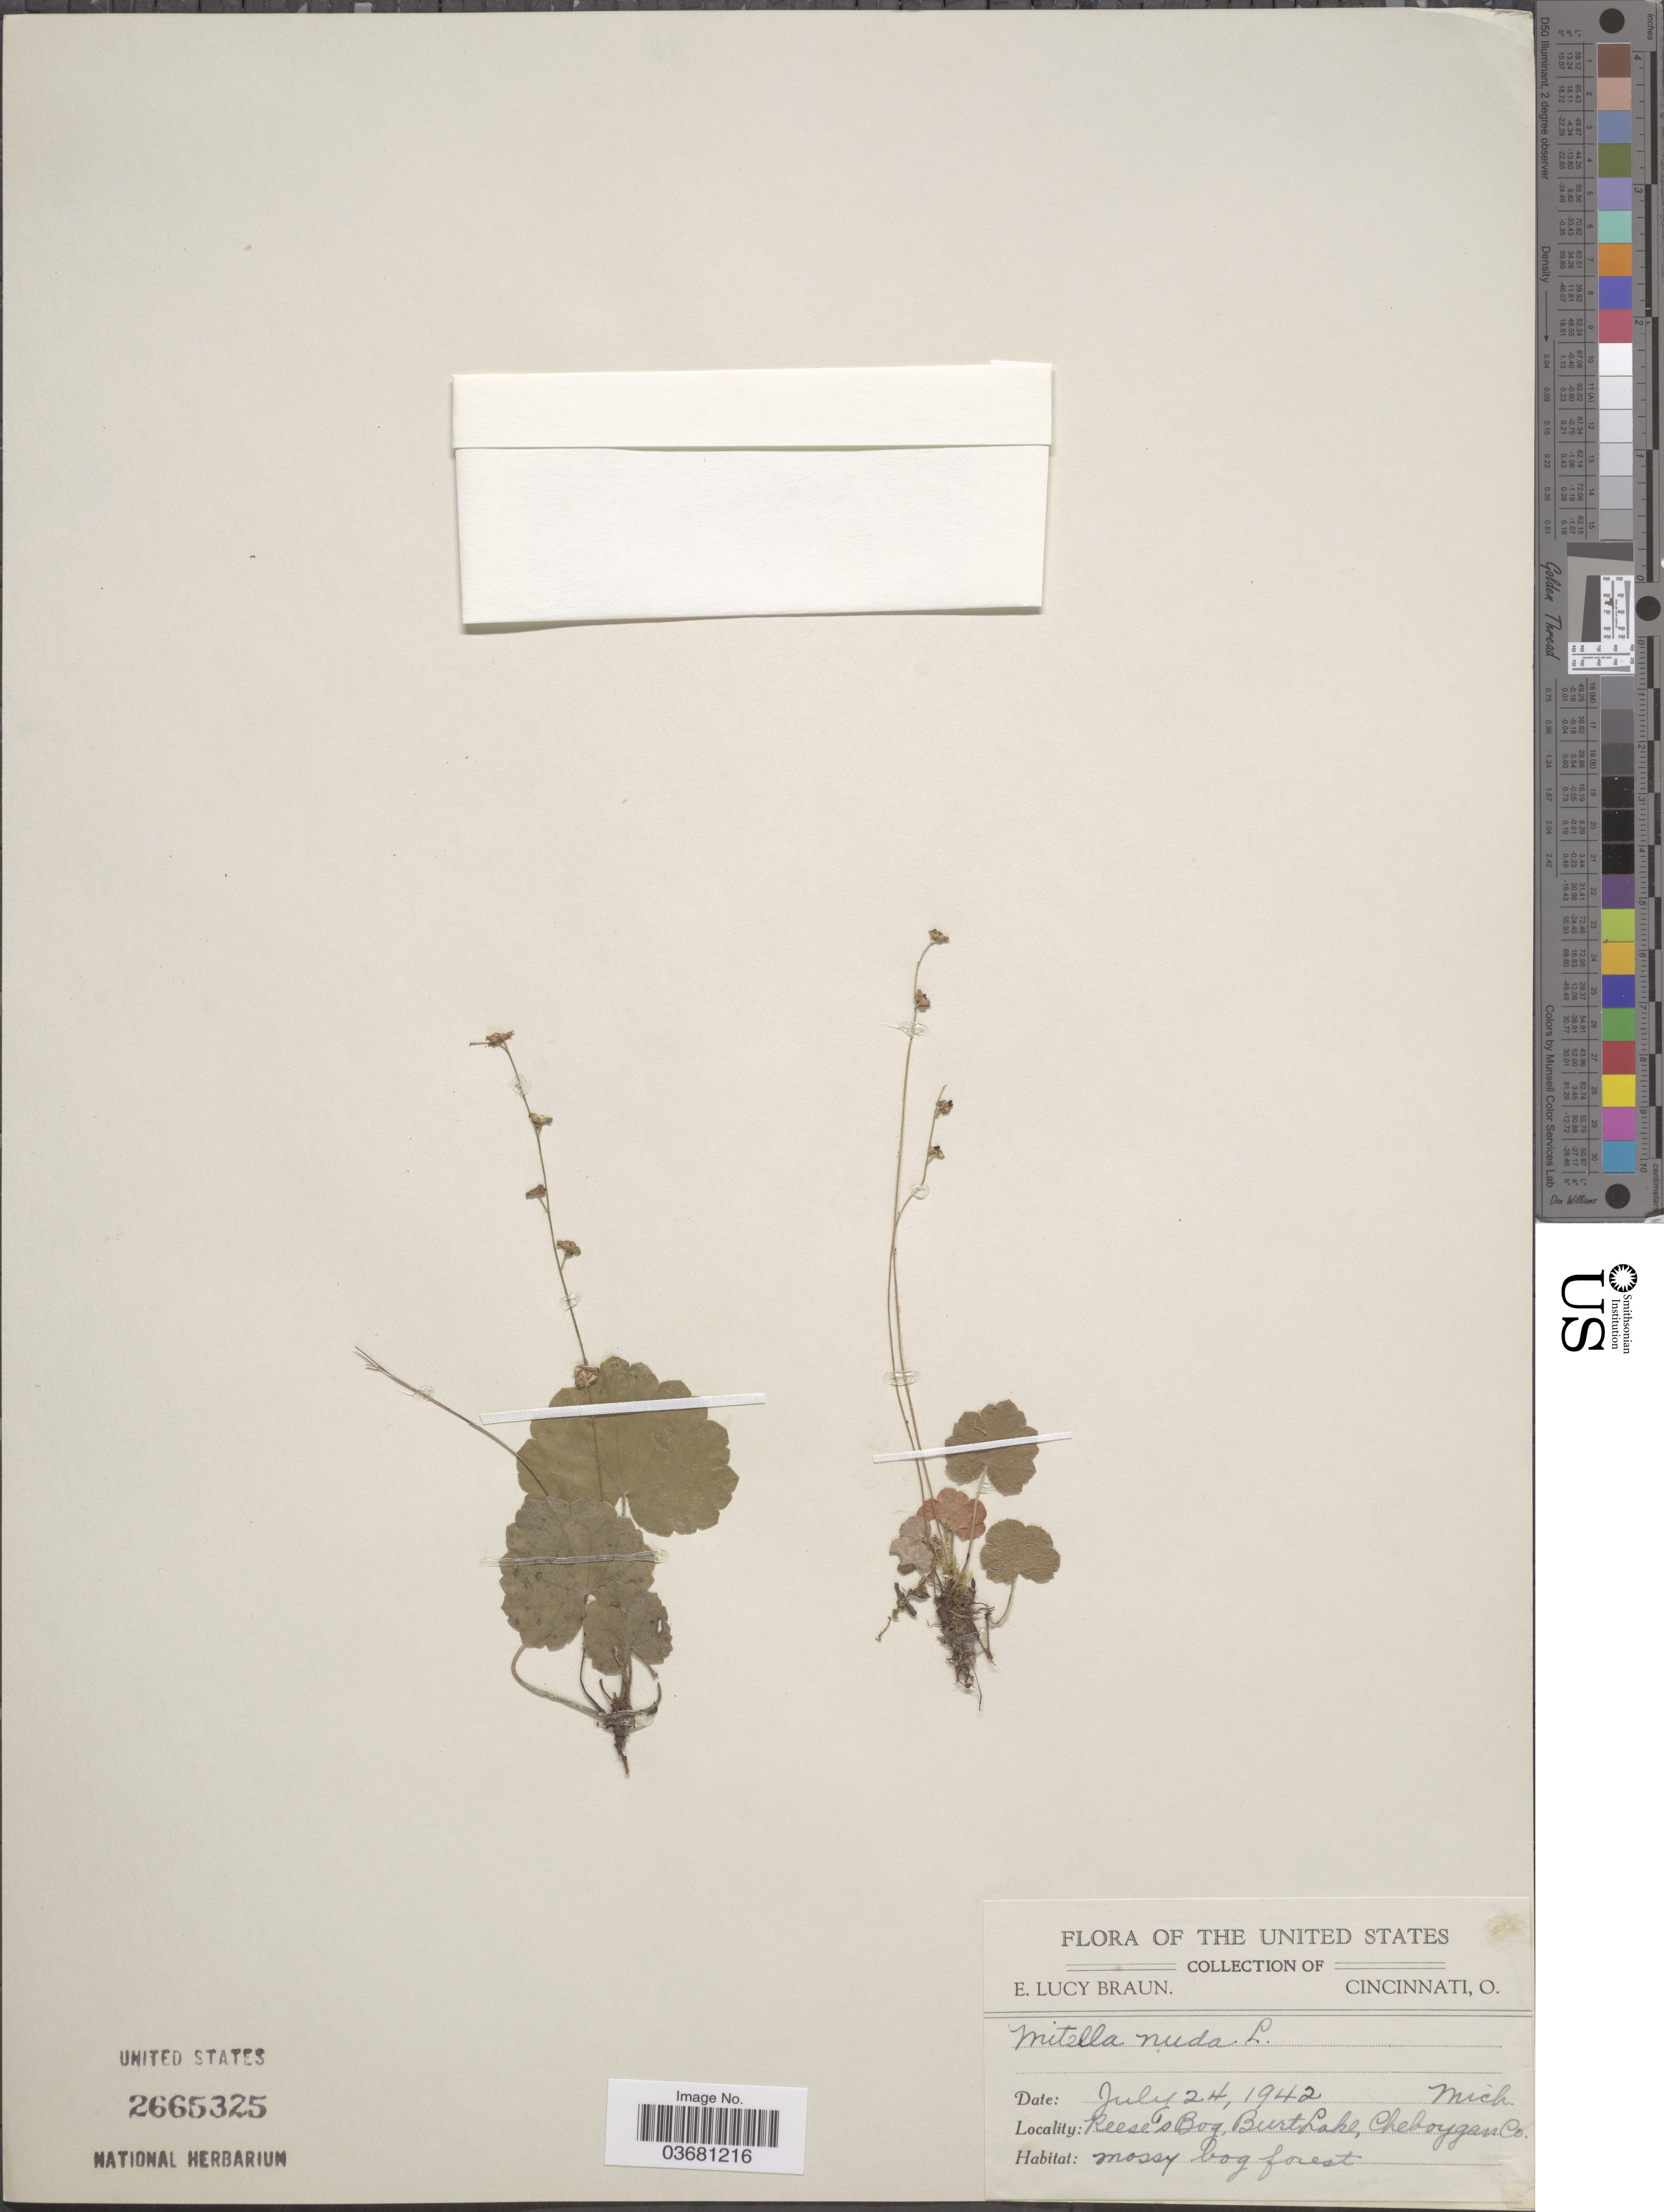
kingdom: Plantae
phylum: Tracheophyta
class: Magnoliopsida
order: Saxifragales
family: Saxifragaceae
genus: Mitella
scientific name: Mitella nuda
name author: L.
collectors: E. L. Braun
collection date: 1942-07-24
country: United States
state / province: Michigan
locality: Reese's Bog, Burt Lake, Cheboygan Co.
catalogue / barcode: US 2665325